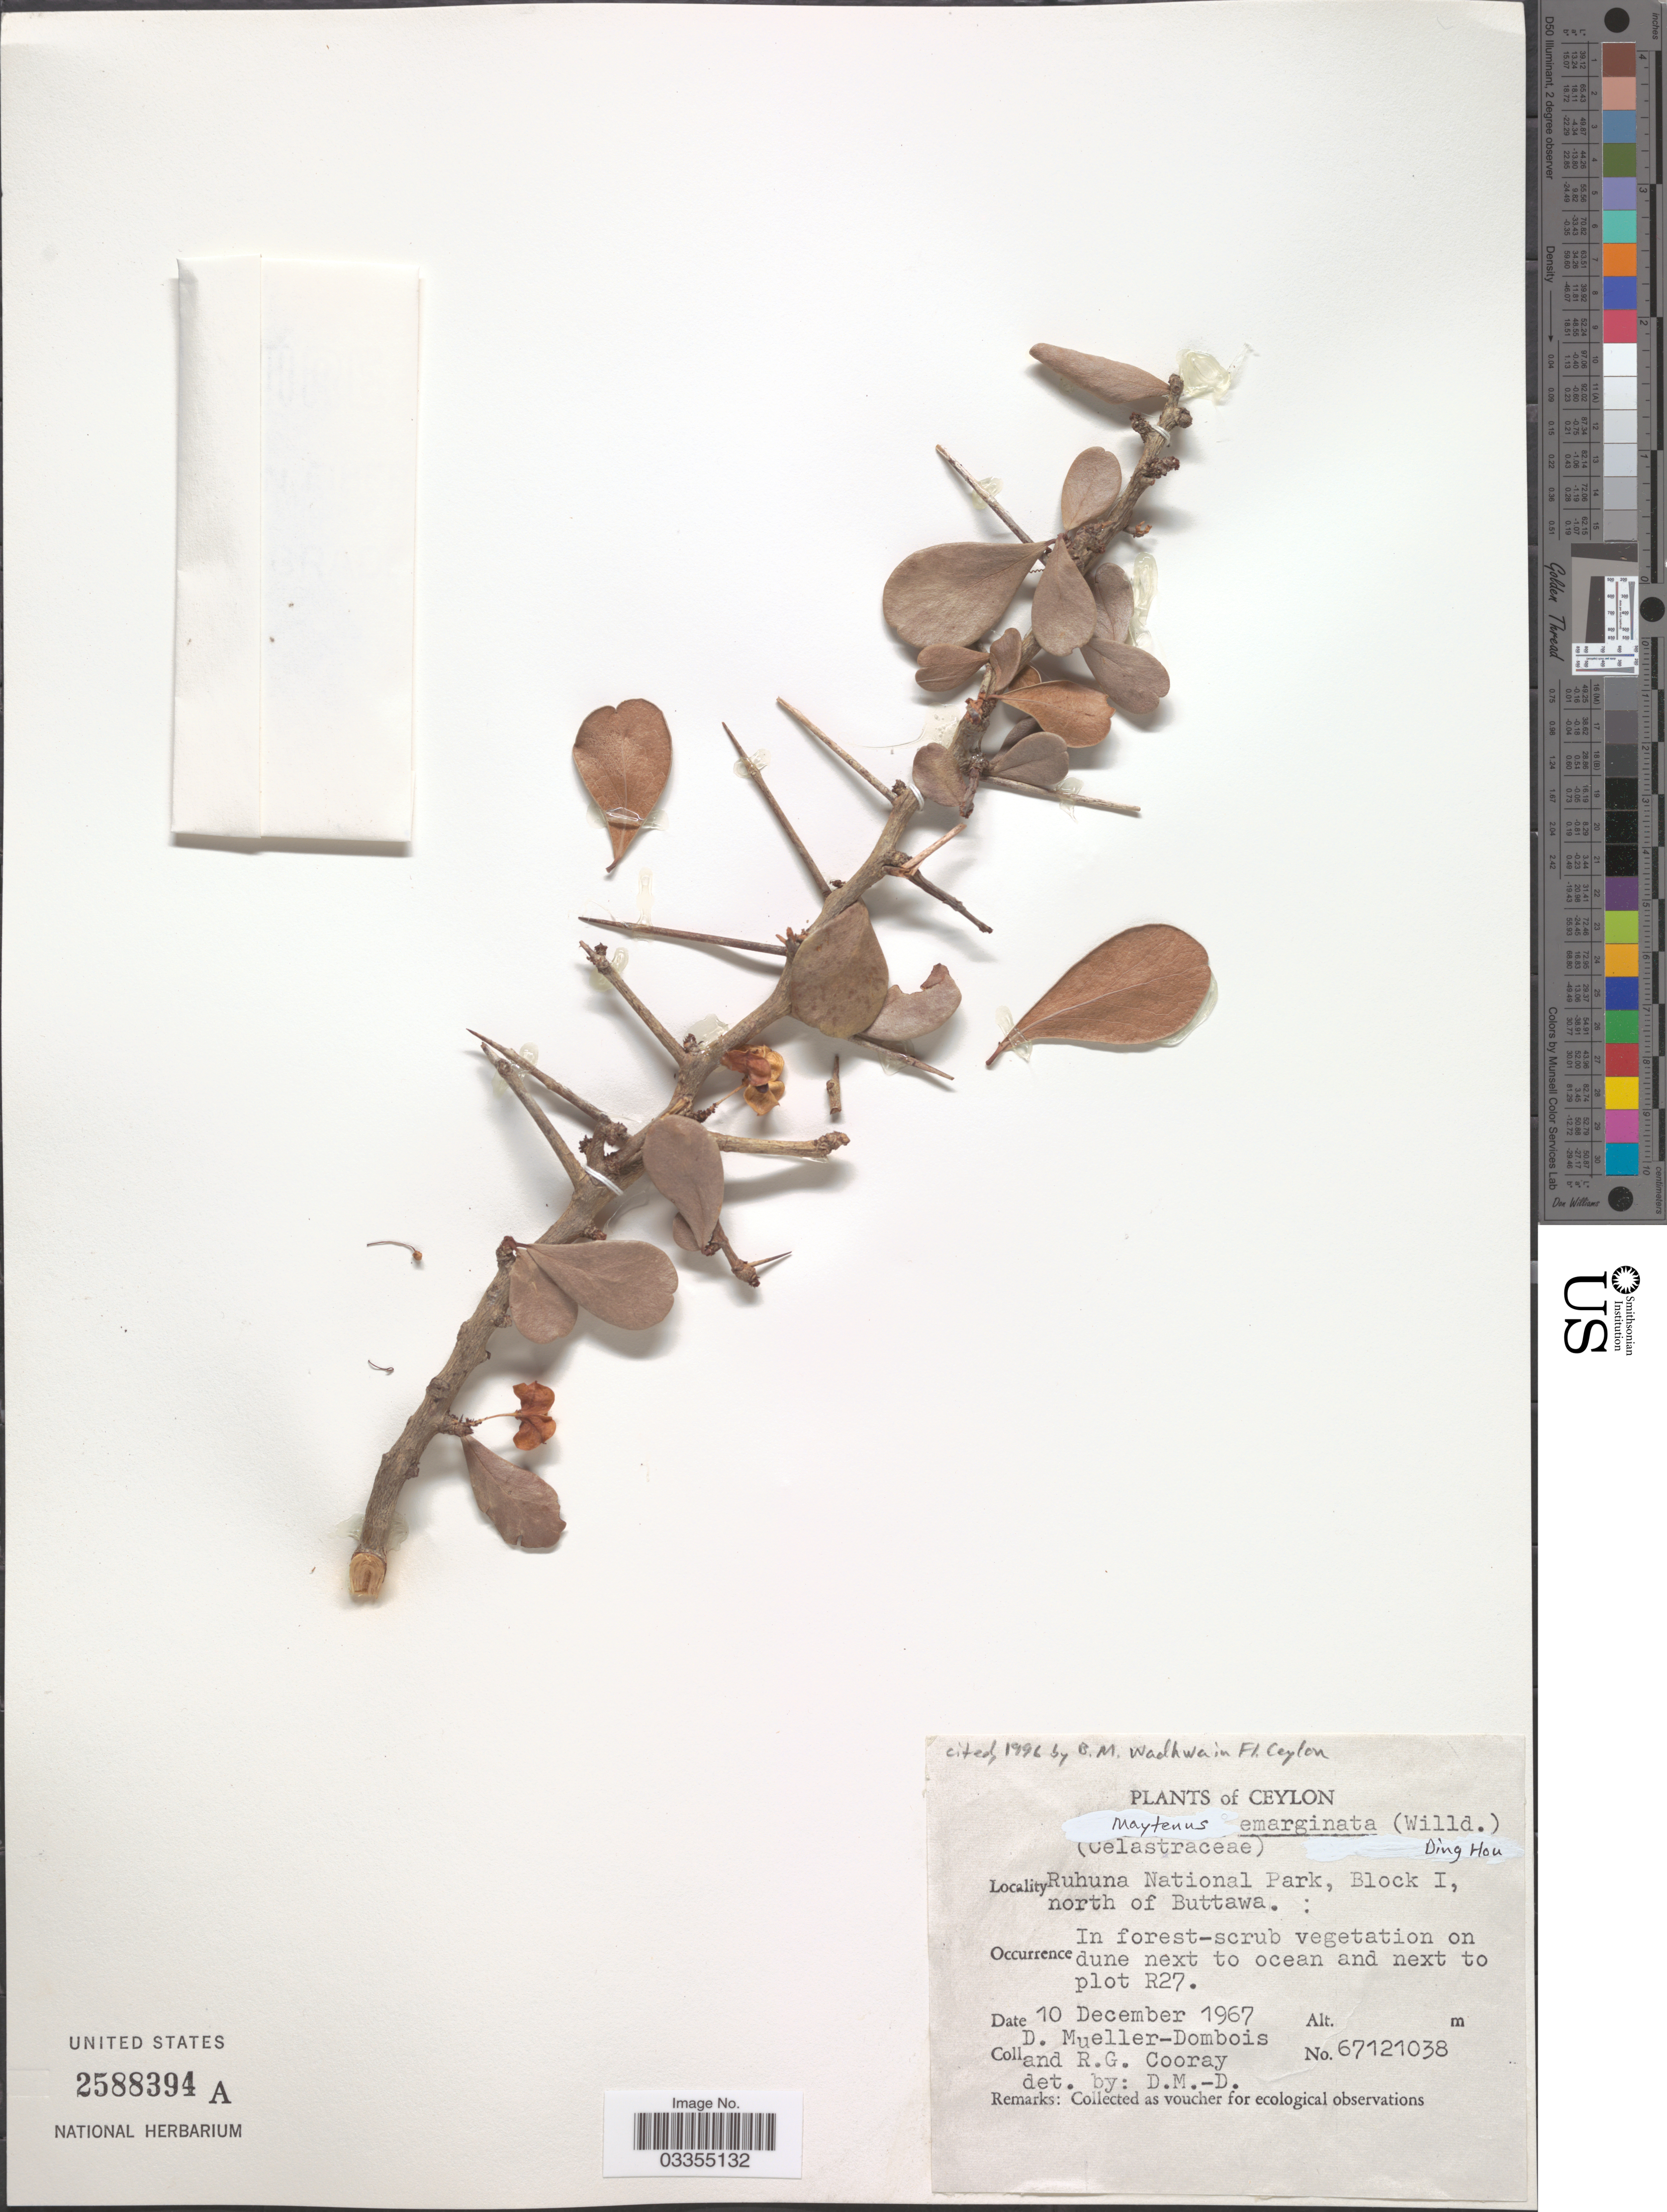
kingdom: Plantae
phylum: Tracheophyta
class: Magnoliopsida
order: Celastrales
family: Celastraceae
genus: Gymnosporia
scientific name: Gymnosporia emarginata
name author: (Willd.) Thwaites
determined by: Strong, Mark T., (BOT), Smithsonian Institution - National Museum of Natural History (UNITED STATES)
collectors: D. Meuller-Dombois & R. Cooray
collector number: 67121038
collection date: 1967-12-10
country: Sri Lanka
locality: Ceylon. Ruhuna National Park, Block I, north of Buttawa. In forest-scrub vegetation on dune next to ocean and next to plot R27.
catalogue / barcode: US 2588394A